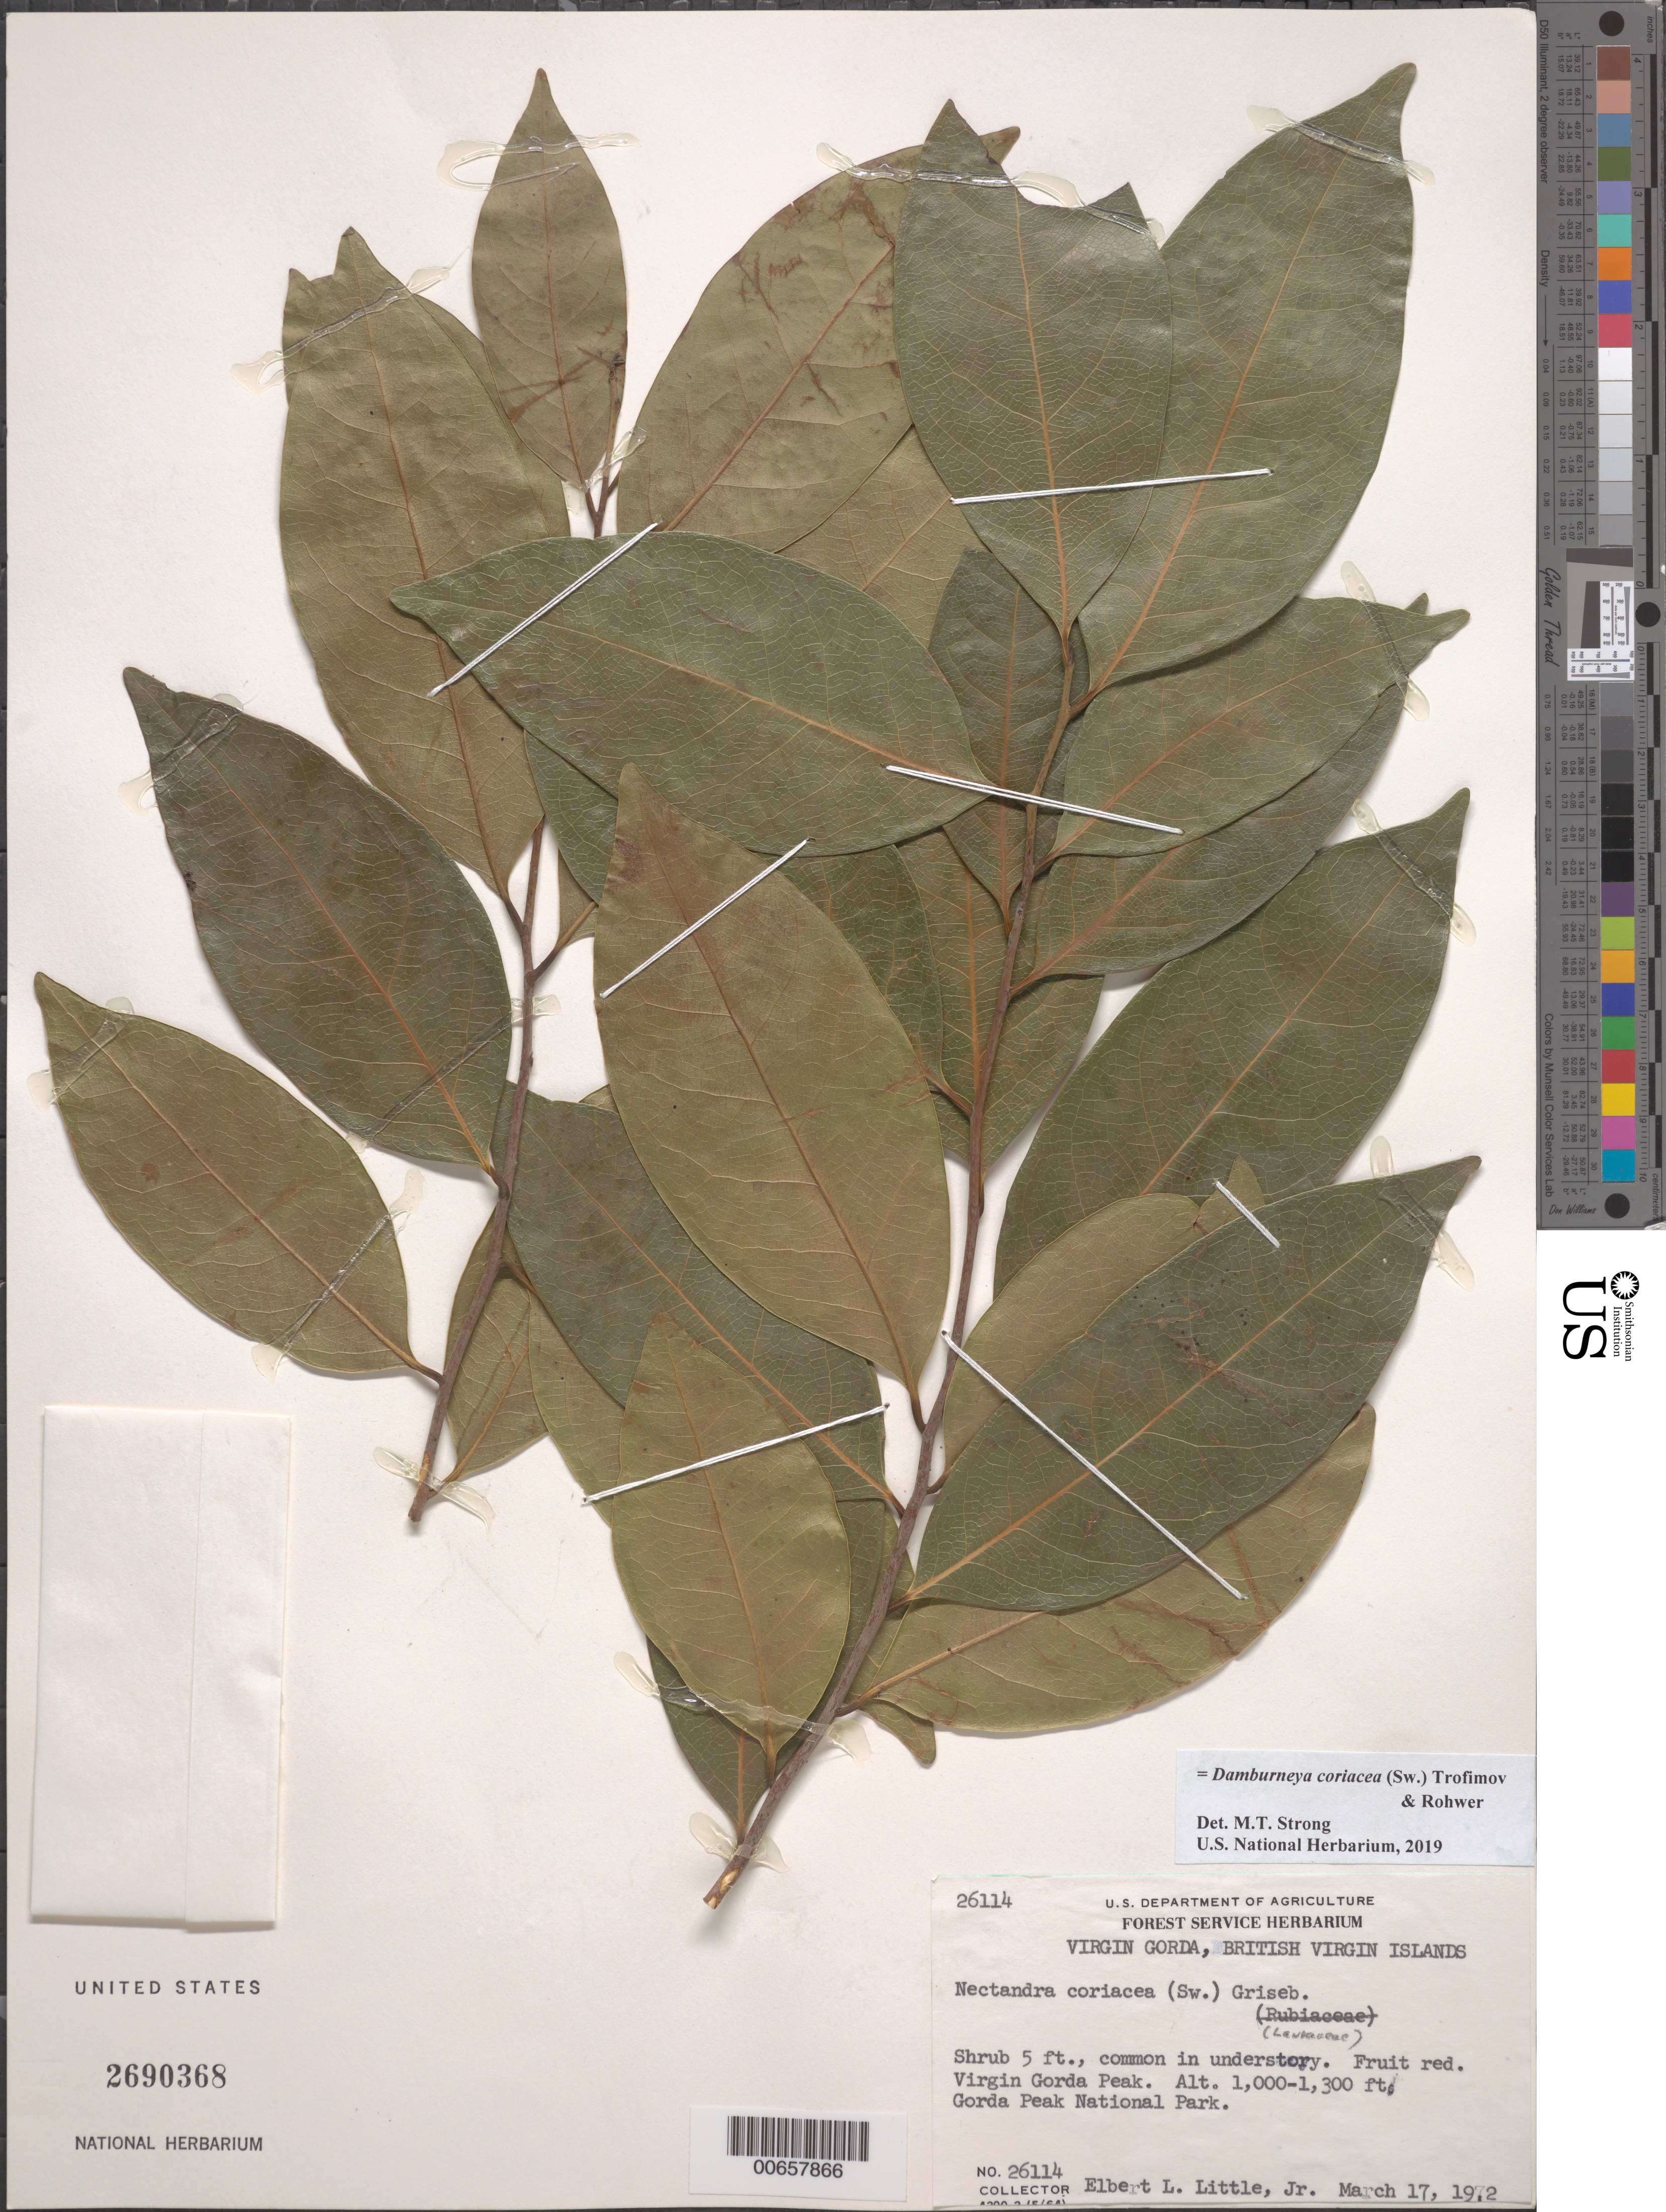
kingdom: Plantae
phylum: Tracheophyta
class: Magnoliopsida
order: Laurales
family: Lauraceae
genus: Damburneya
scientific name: Damburneya coriacea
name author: (Sw.) Trofimov & Rohwer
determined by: Strong, M. T., (US), Smithsonian Institution - National Museum of Natural History (UNITED STATES)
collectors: E. L. Little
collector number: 26114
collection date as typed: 17 Mar 1972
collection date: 1972-03-17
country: British Virgin Islands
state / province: Virgin Gorda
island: Virgin Gorda Island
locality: Virgin Gorda Peak, Gorda Peak Natl. Park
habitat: In understory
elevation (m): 305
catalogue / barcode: US 2690368